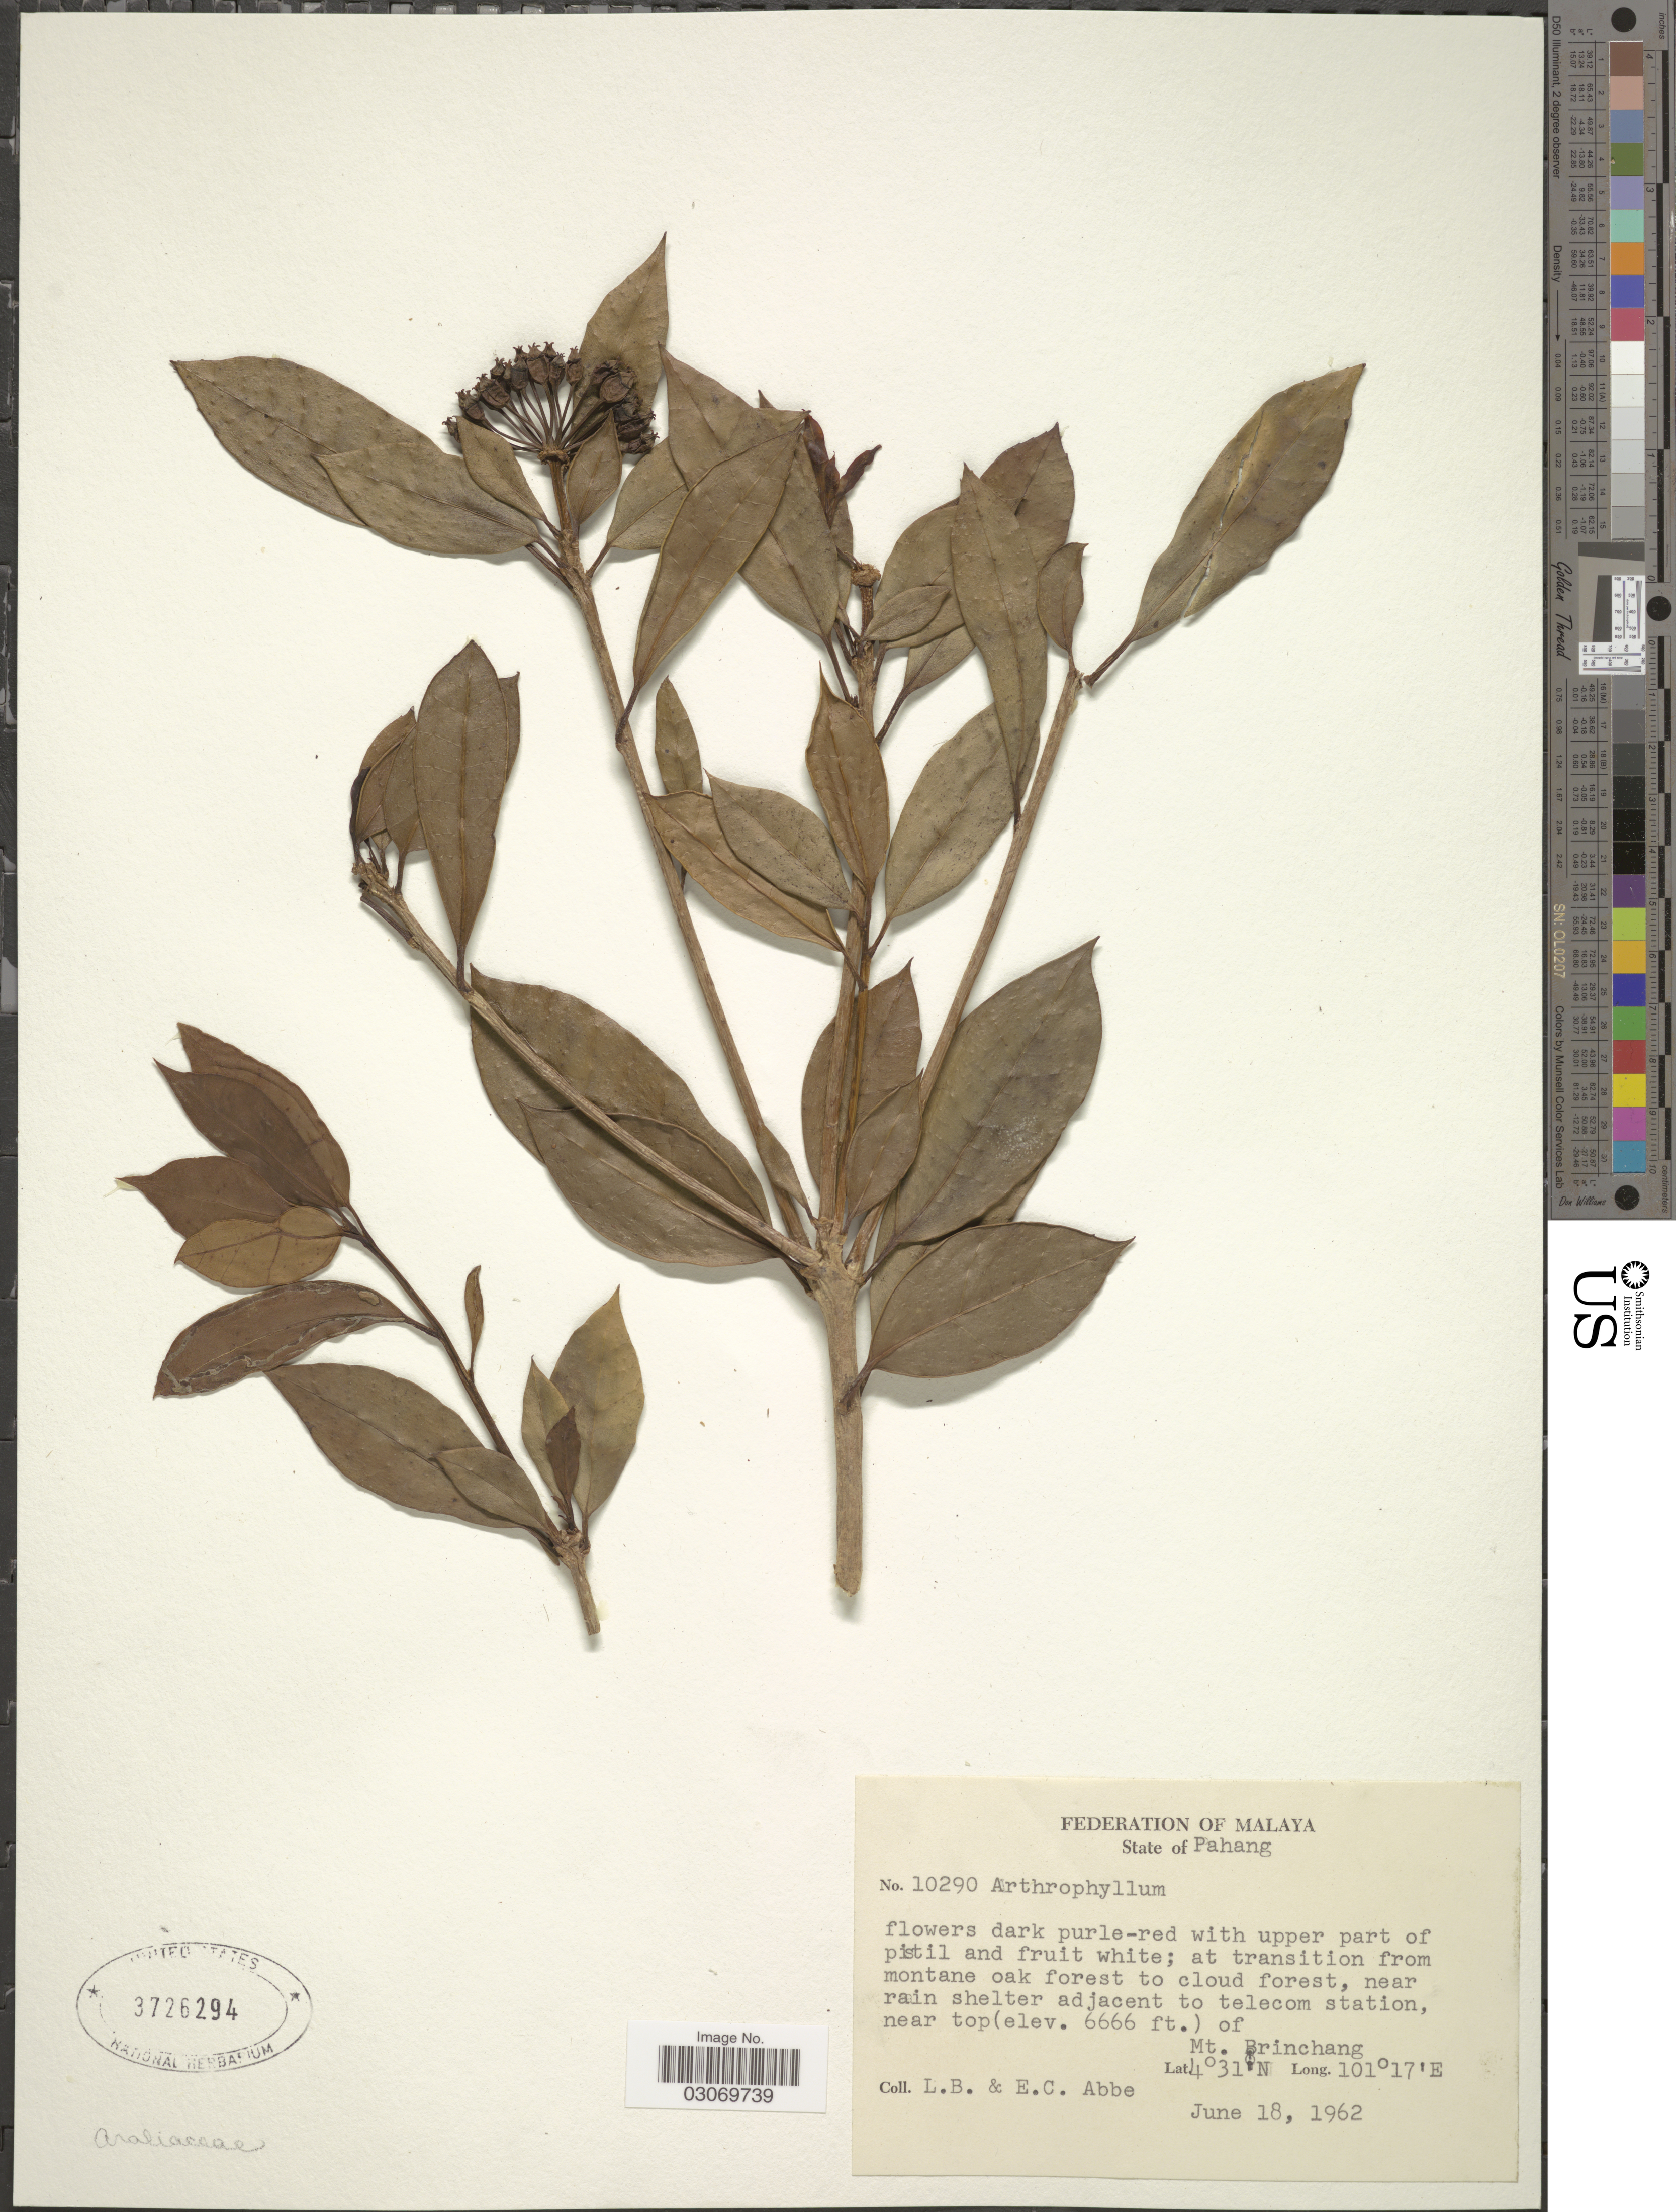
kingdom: Plantae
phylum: Tracheophyta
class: Magnoliopsida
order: Apiales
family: Araliaceae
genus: Arthrophyllum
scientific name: Arthrophyllum sp.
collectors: L. B. Abbe & E. C. Abbe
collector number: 10290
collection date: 1962-06-18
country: Malaysia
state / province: Pahang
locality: Near rain shelter adjacent to telecom station, near top of Mt. Brinchang.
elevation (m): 2032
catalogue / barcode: US 3726294